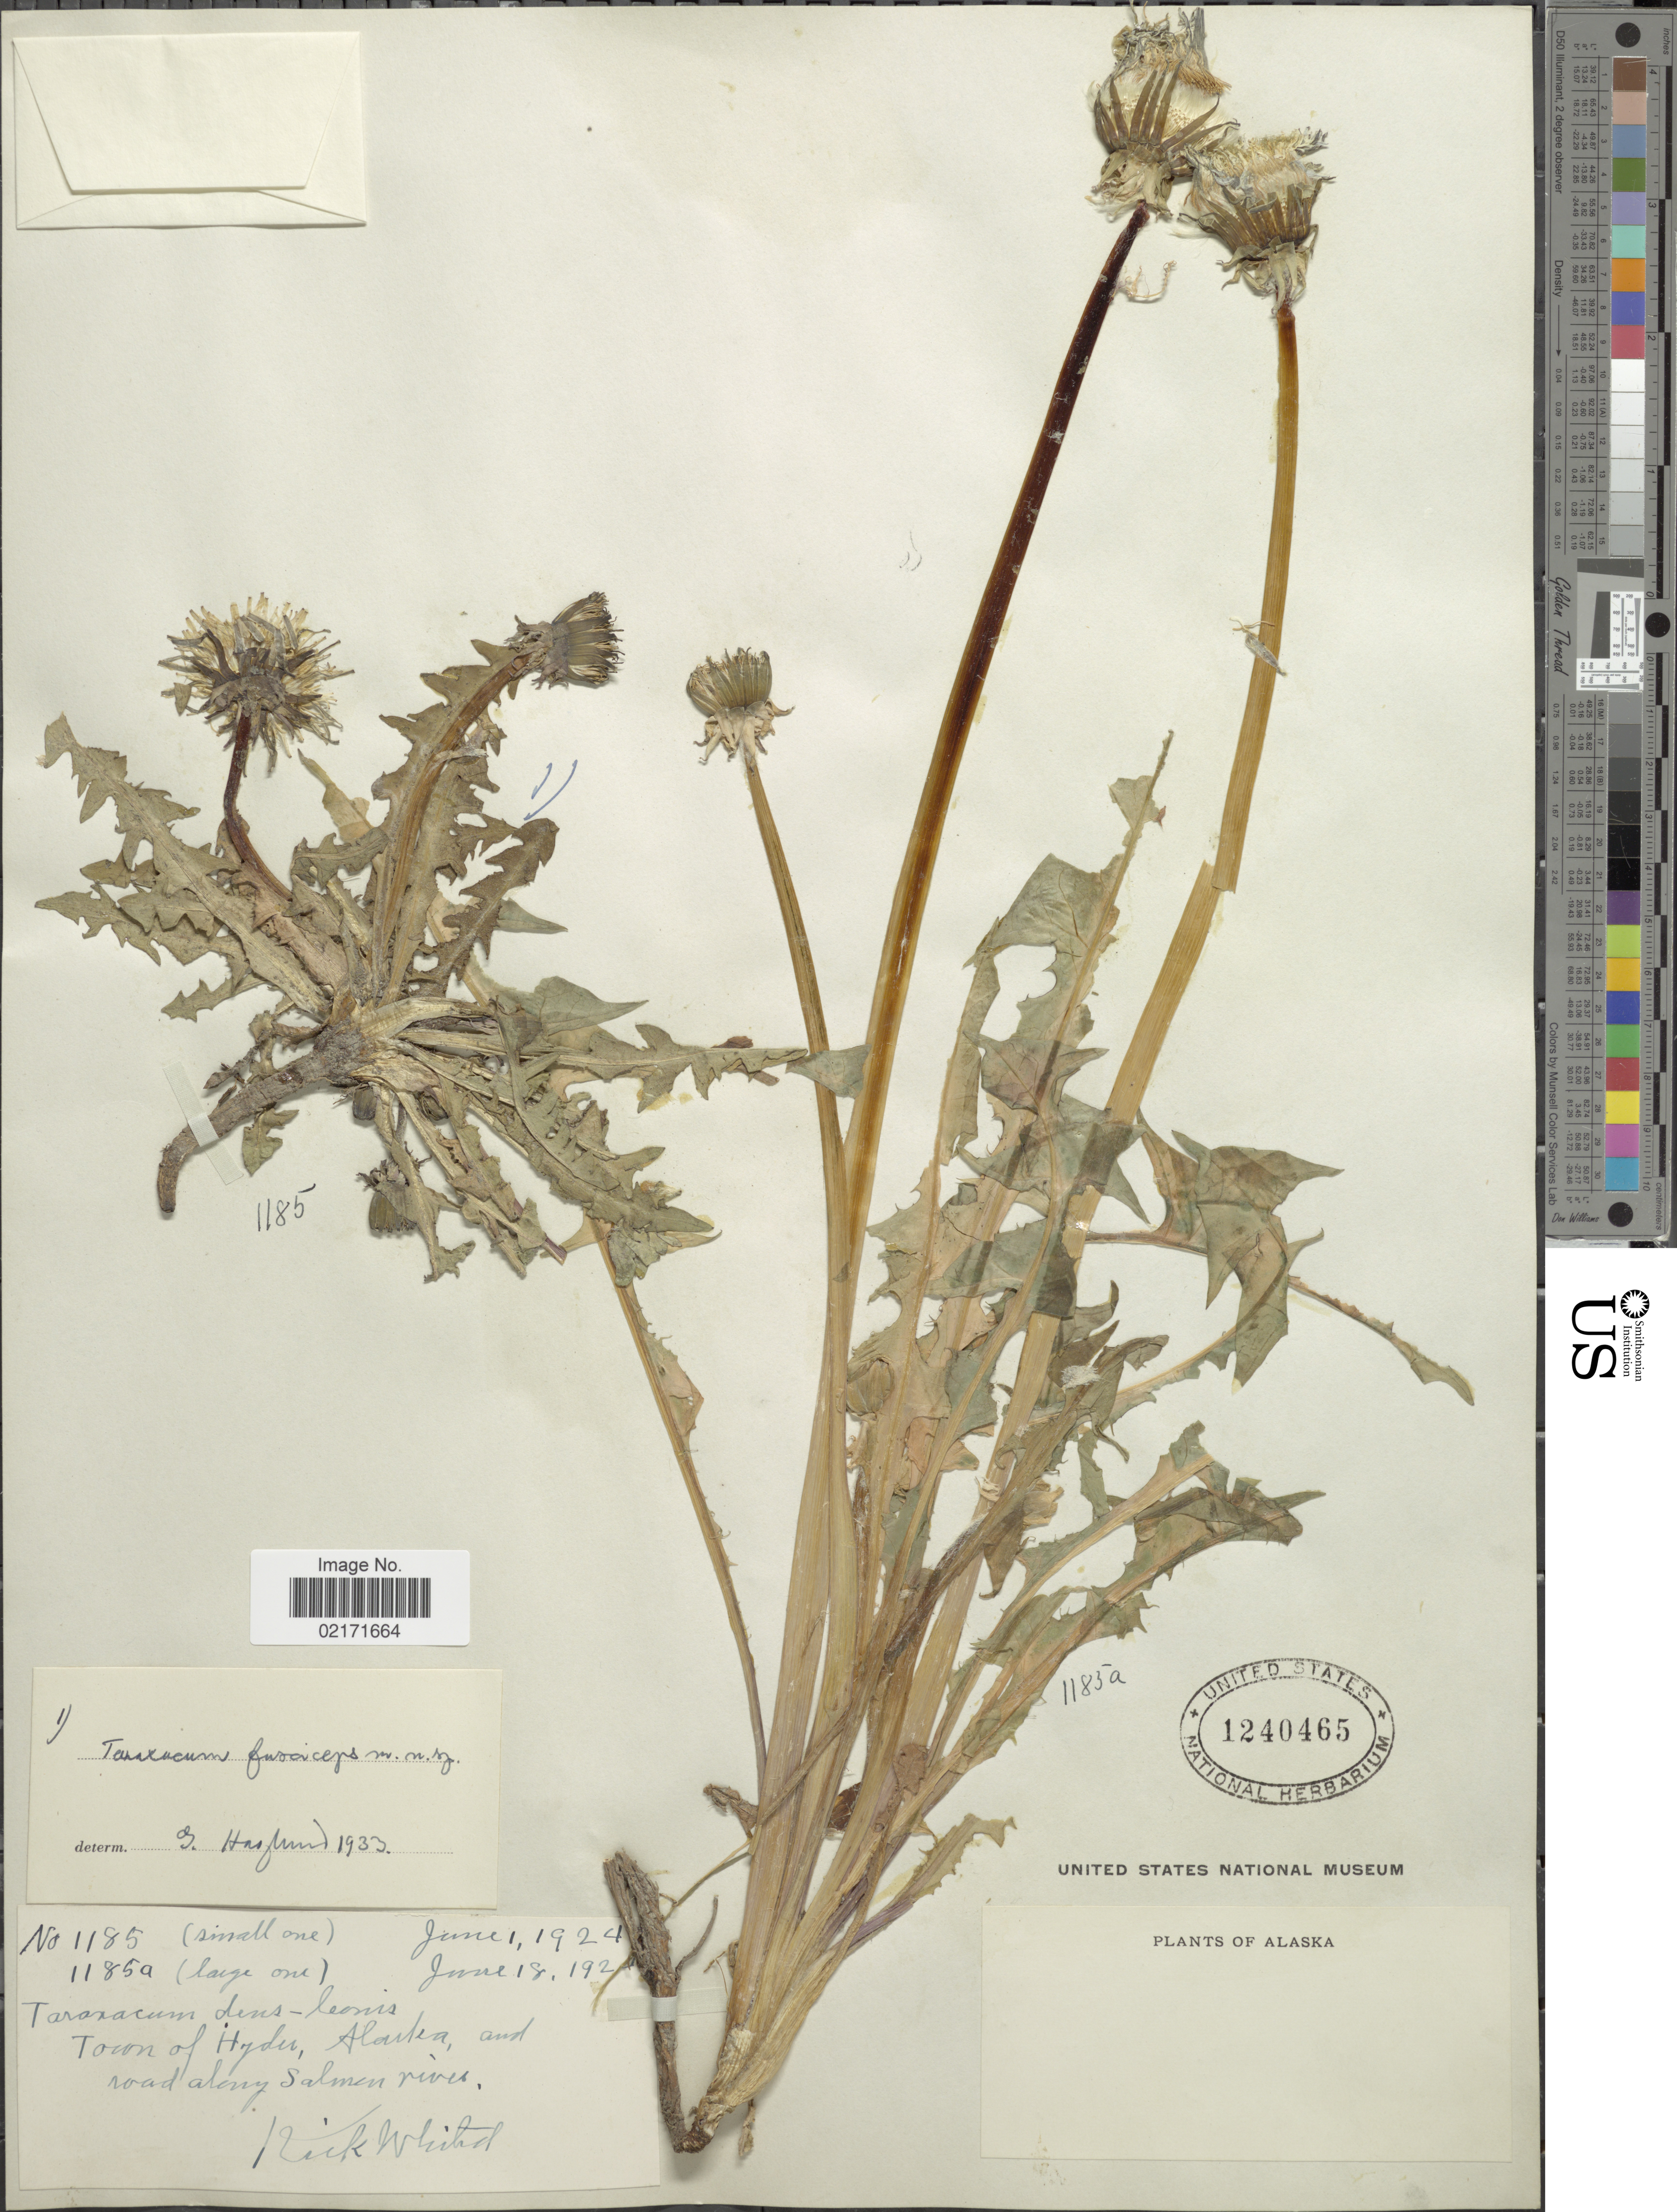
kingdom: Plantae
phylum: Tracheophyta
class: Magnoliopsida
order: Asterales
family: Asteraceae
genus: Taraxacum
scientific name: Taraxacum oblongatum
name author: Dahlst.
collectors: K. Whited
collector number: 1185/1185a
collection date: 1924-06-01/1924-06-18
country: United States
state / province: Alaska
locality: Town of Hyder, Alaska and road along Salmon river.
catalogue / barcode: US 1240465